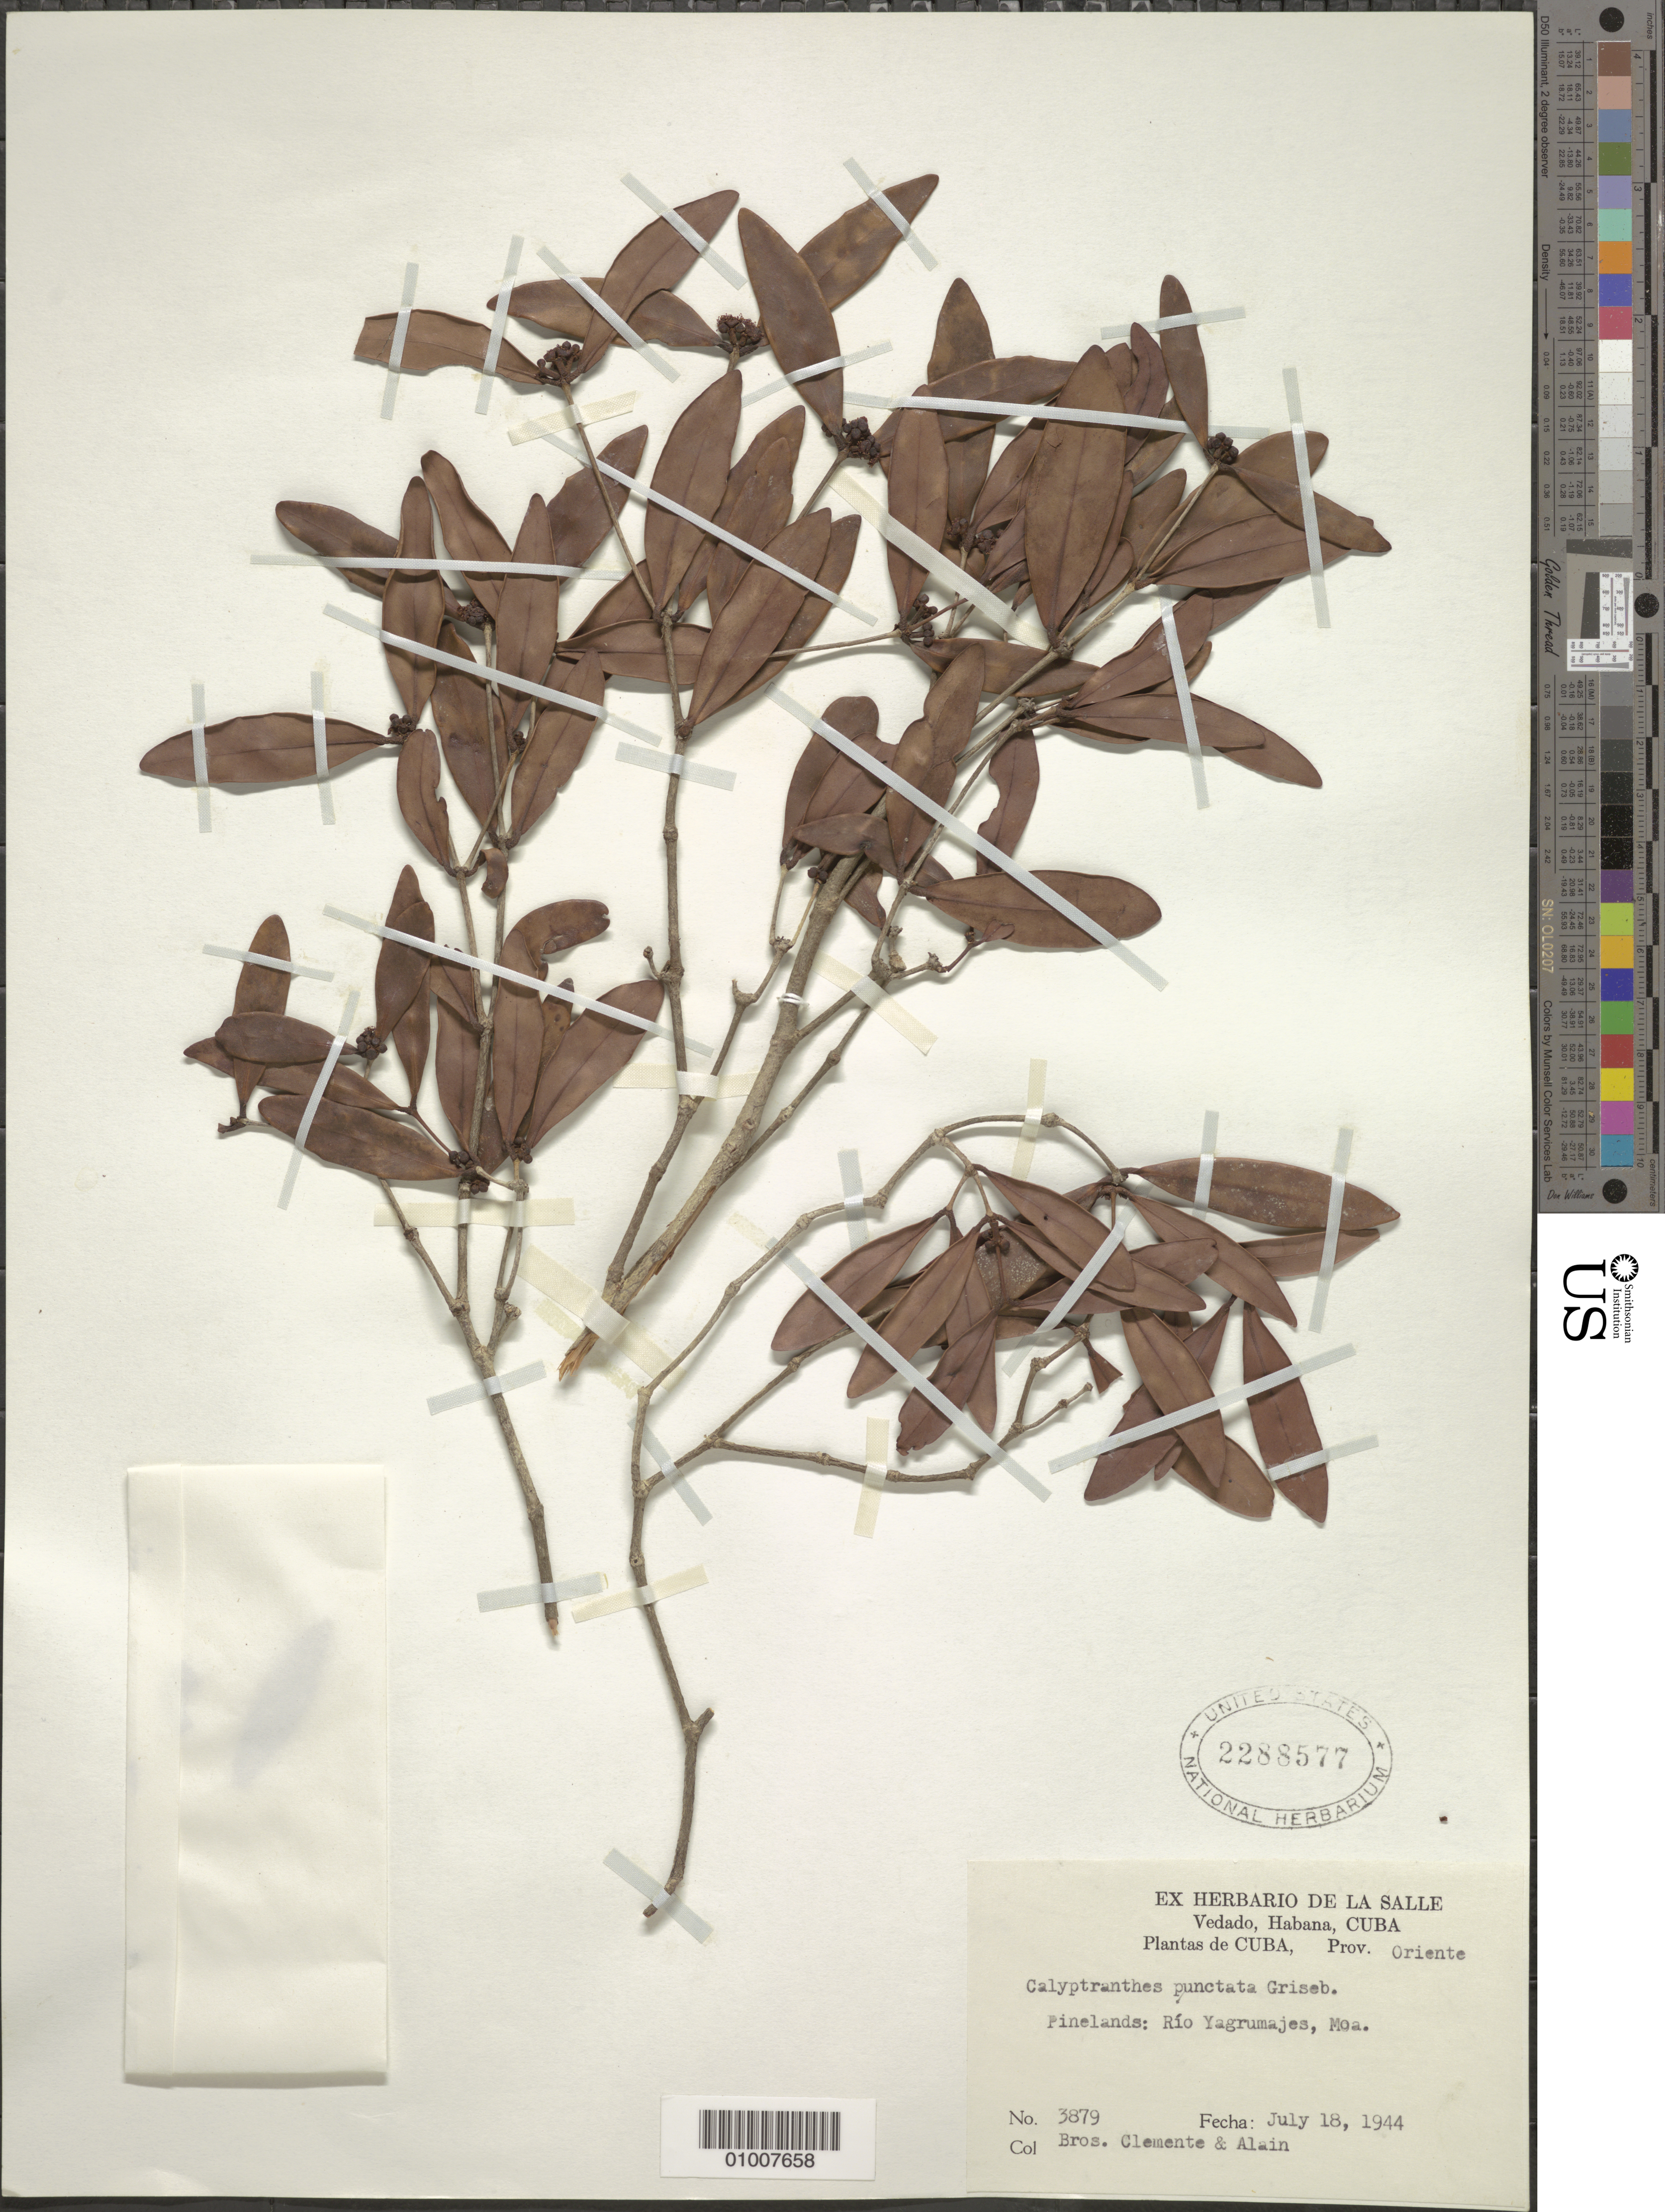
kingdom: Plantae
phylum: Tracheophyta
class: Magnoliopsida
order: Myrtales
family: Myrtaceae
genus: Myrcia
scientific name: Myrcia foramina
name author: Z. Acosta & K. Samra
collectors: B. Clement & A. H. Liogier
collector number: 3879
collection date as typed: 18 Jul 1944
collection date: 1944-07-18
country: Cuba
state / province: Holguín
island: Cuba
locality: Pinelands: Rio Yagrumajes, Moa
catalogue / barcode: US 2288577